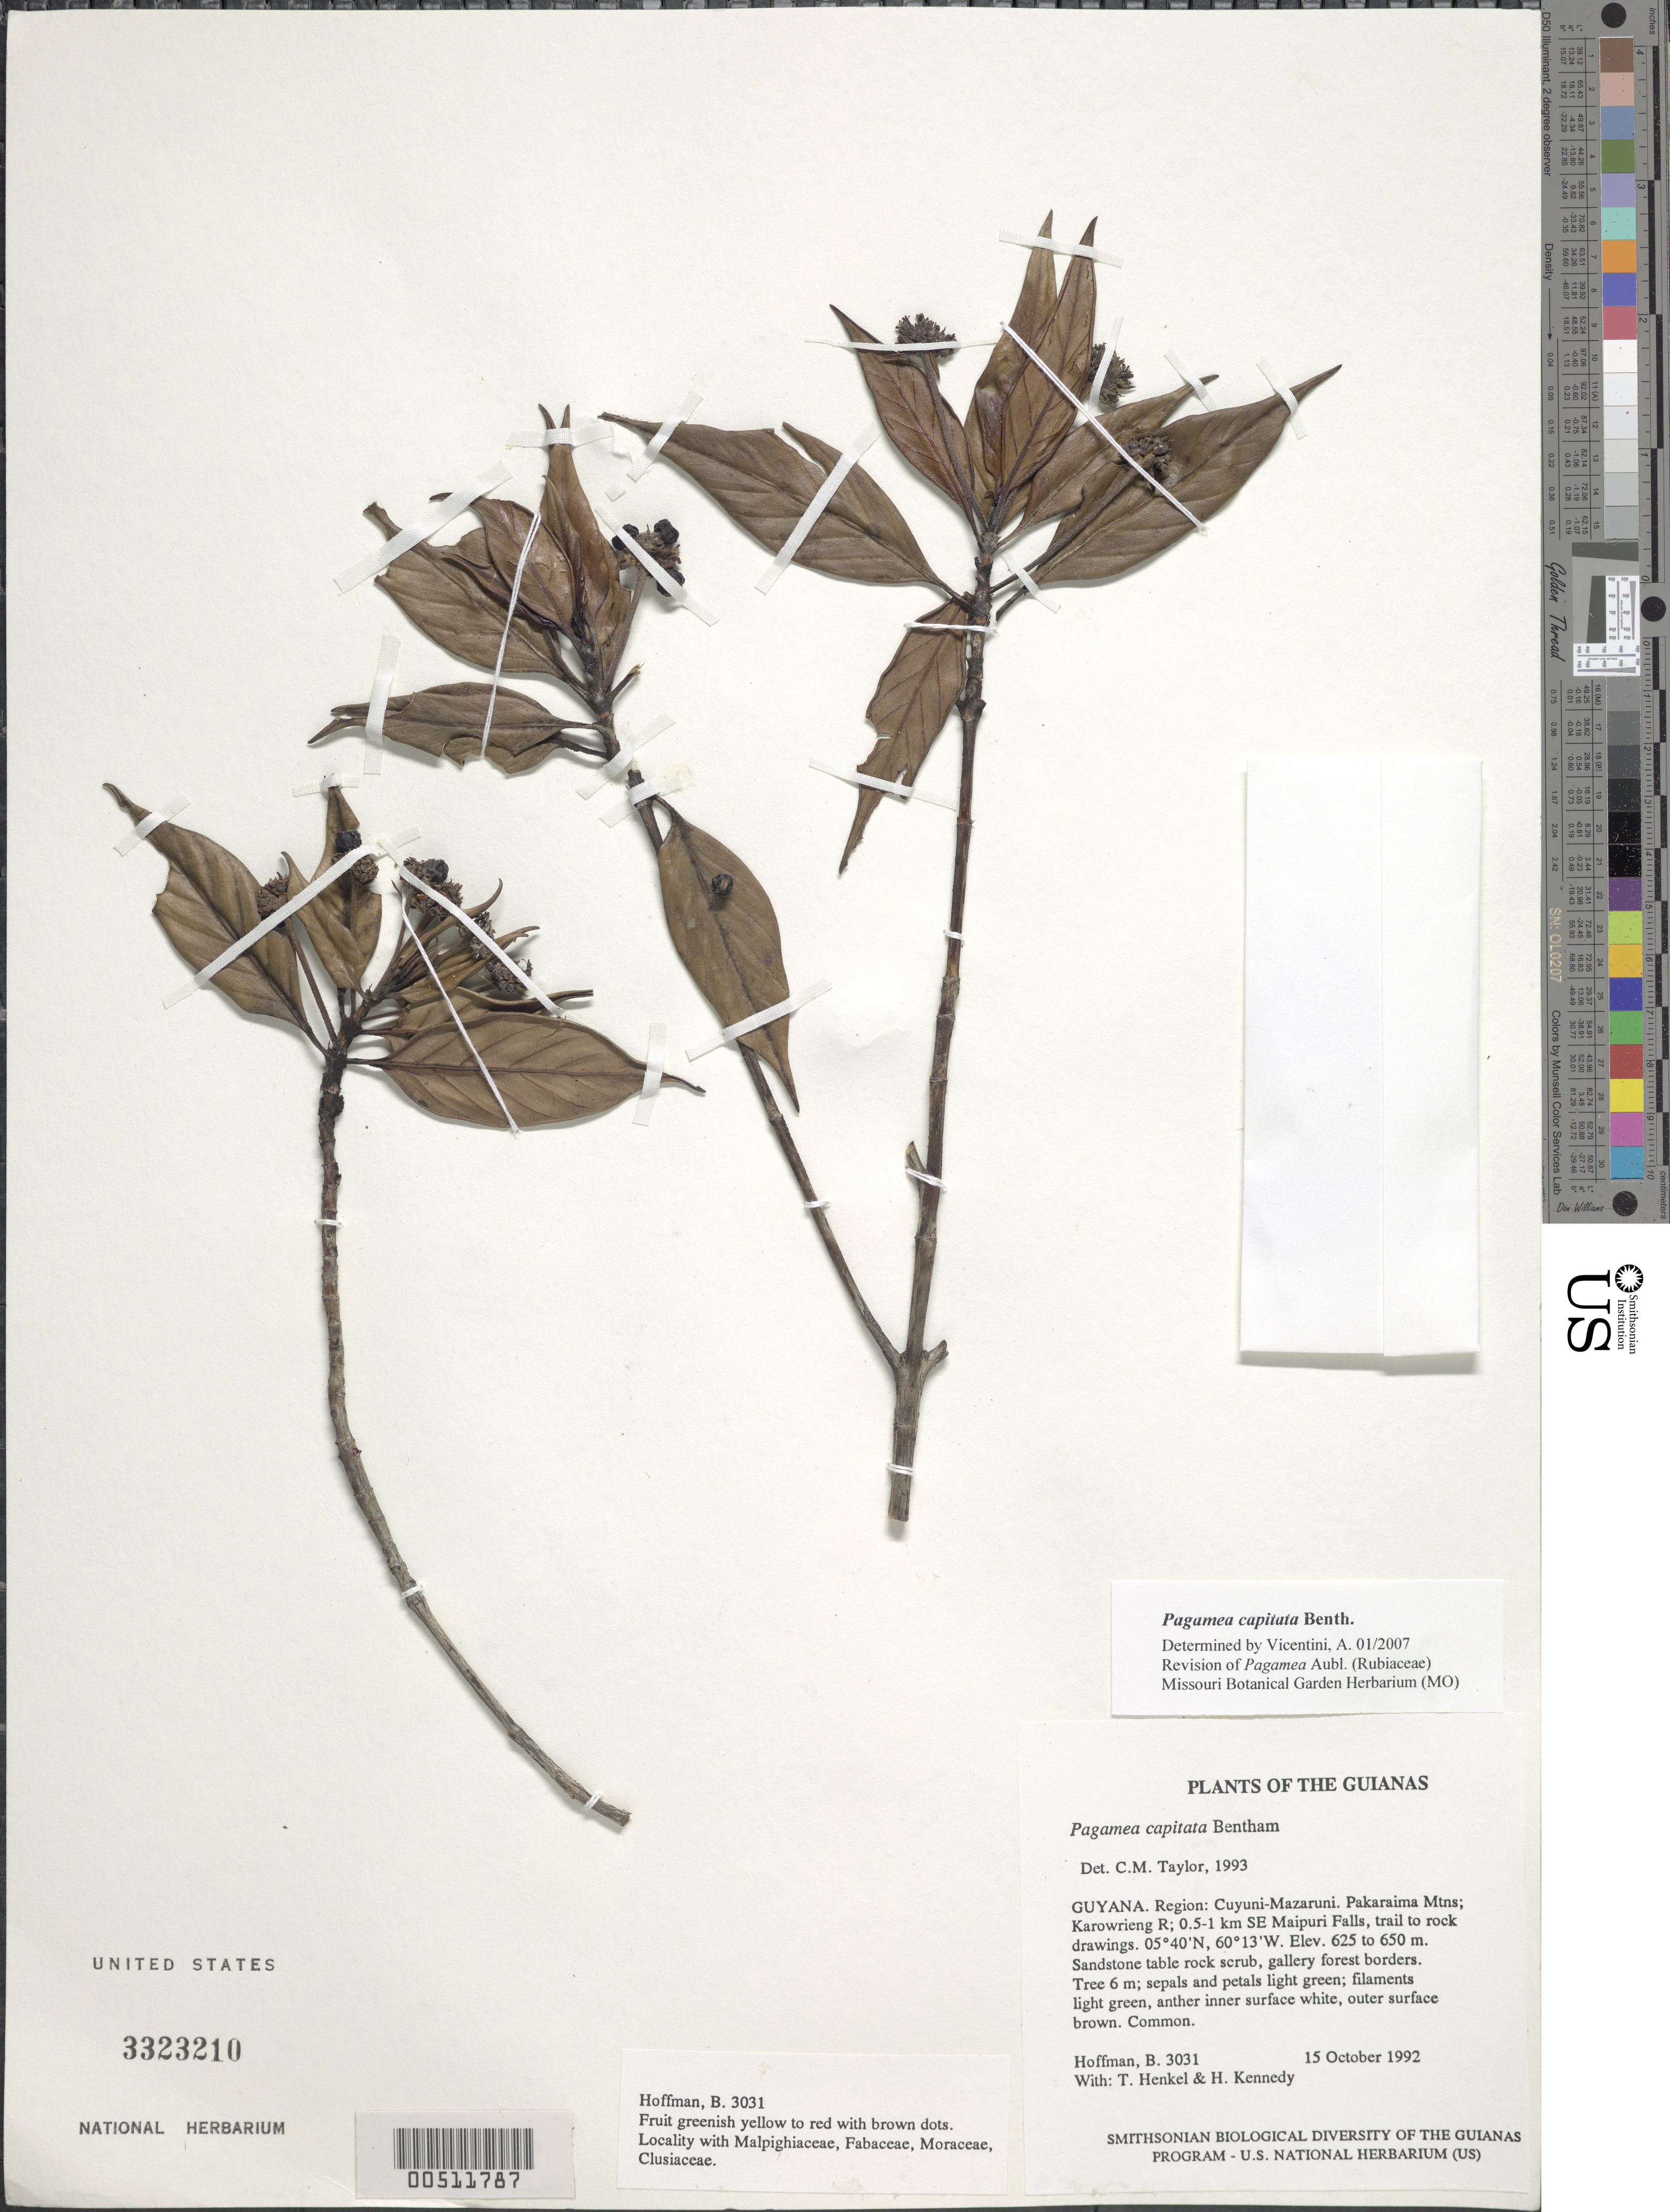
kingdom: Plantae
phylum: Tracheophyta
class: Magnoliopsida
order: Gentianales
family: Rubiaceae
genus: Pagamea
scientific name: Pagamea capitata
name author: Benth.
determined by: Taylor, Charlotte M.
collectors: B. Hoffman, T. Henkel & H. Kennedy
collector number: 3031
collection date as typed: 15 October 1992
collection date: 1992-10-15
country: Guyana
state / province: Cuyuni-Mazaruni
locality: Pakaraima Mountains; Karowrieng River; 0.5-1 km SE of Maipuri Falls, trail to rock drawings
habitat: Sandstone table rock scrub, gallery forest borders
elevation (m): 625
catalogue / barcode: US 3323210